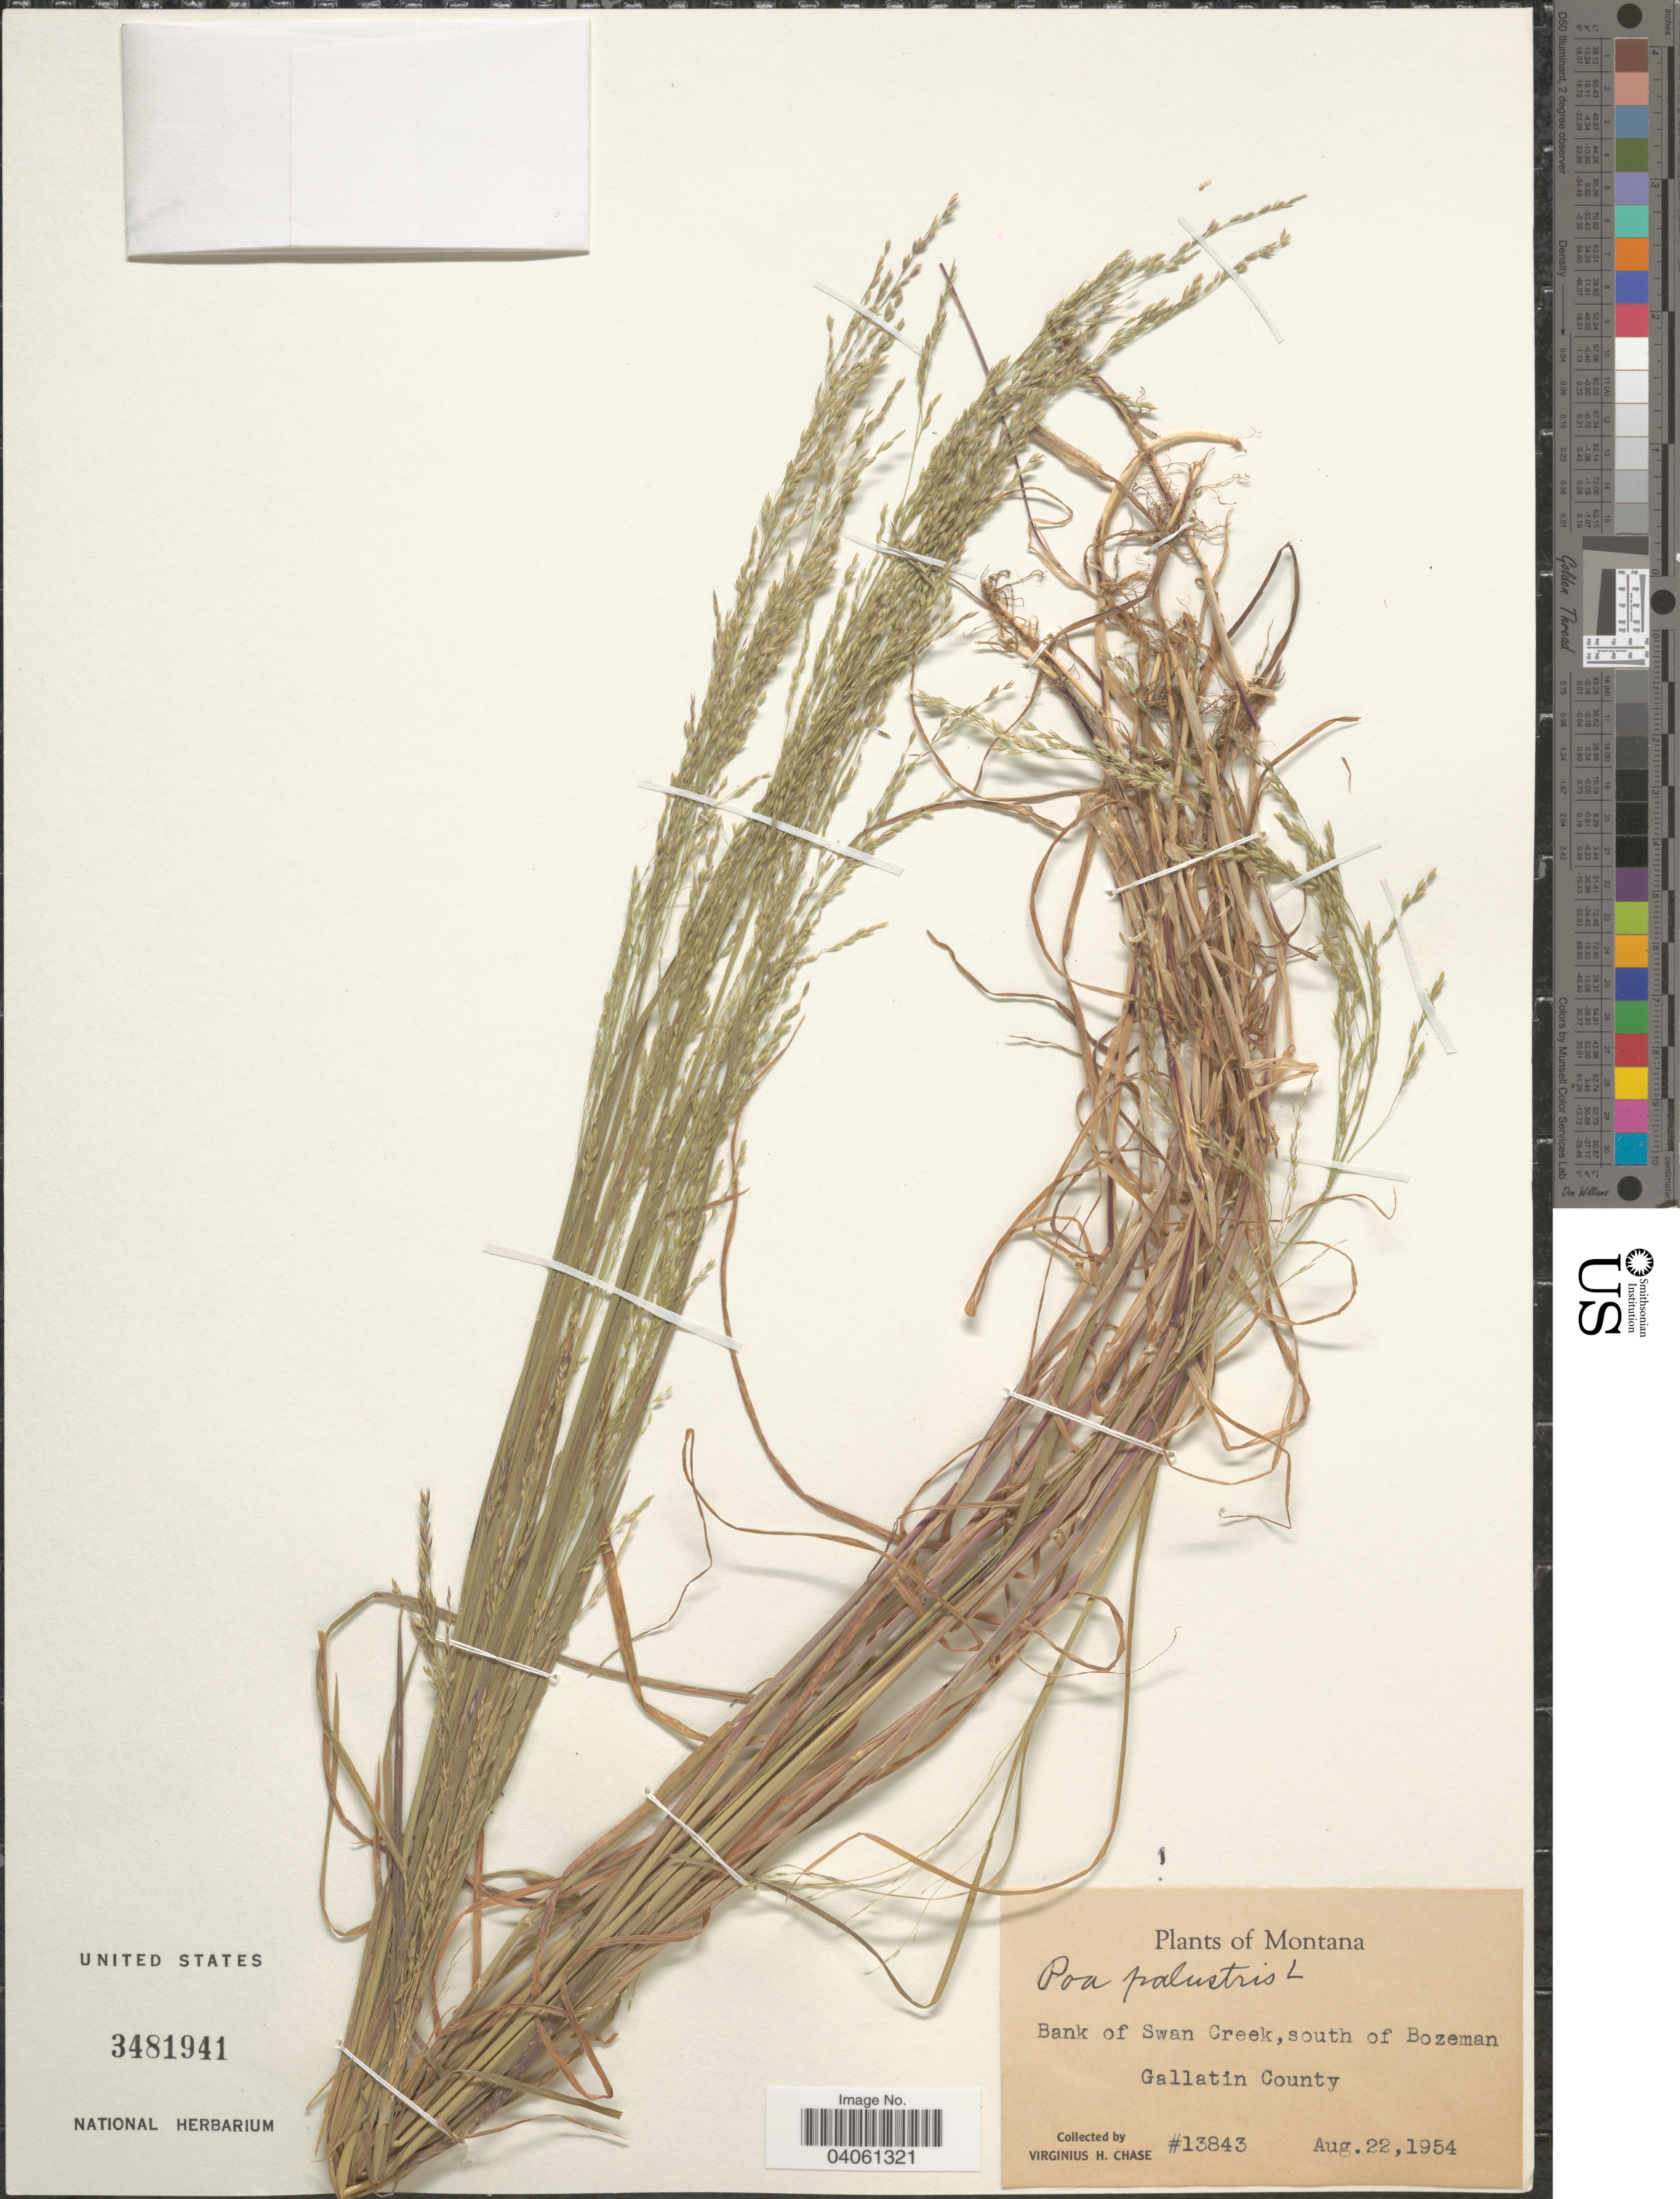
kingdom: Plantae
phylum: Tracheophyta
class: Liliopsida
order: Poales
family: Poaceae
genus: Poa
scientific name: Poa palustris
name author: L.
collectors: V. H. Chase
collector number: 13843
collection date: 1954-08-22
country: United States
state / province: Montana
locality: Bank of Swan Creek, south of Bozeman. Gallatin County.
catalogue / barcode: US 3481941